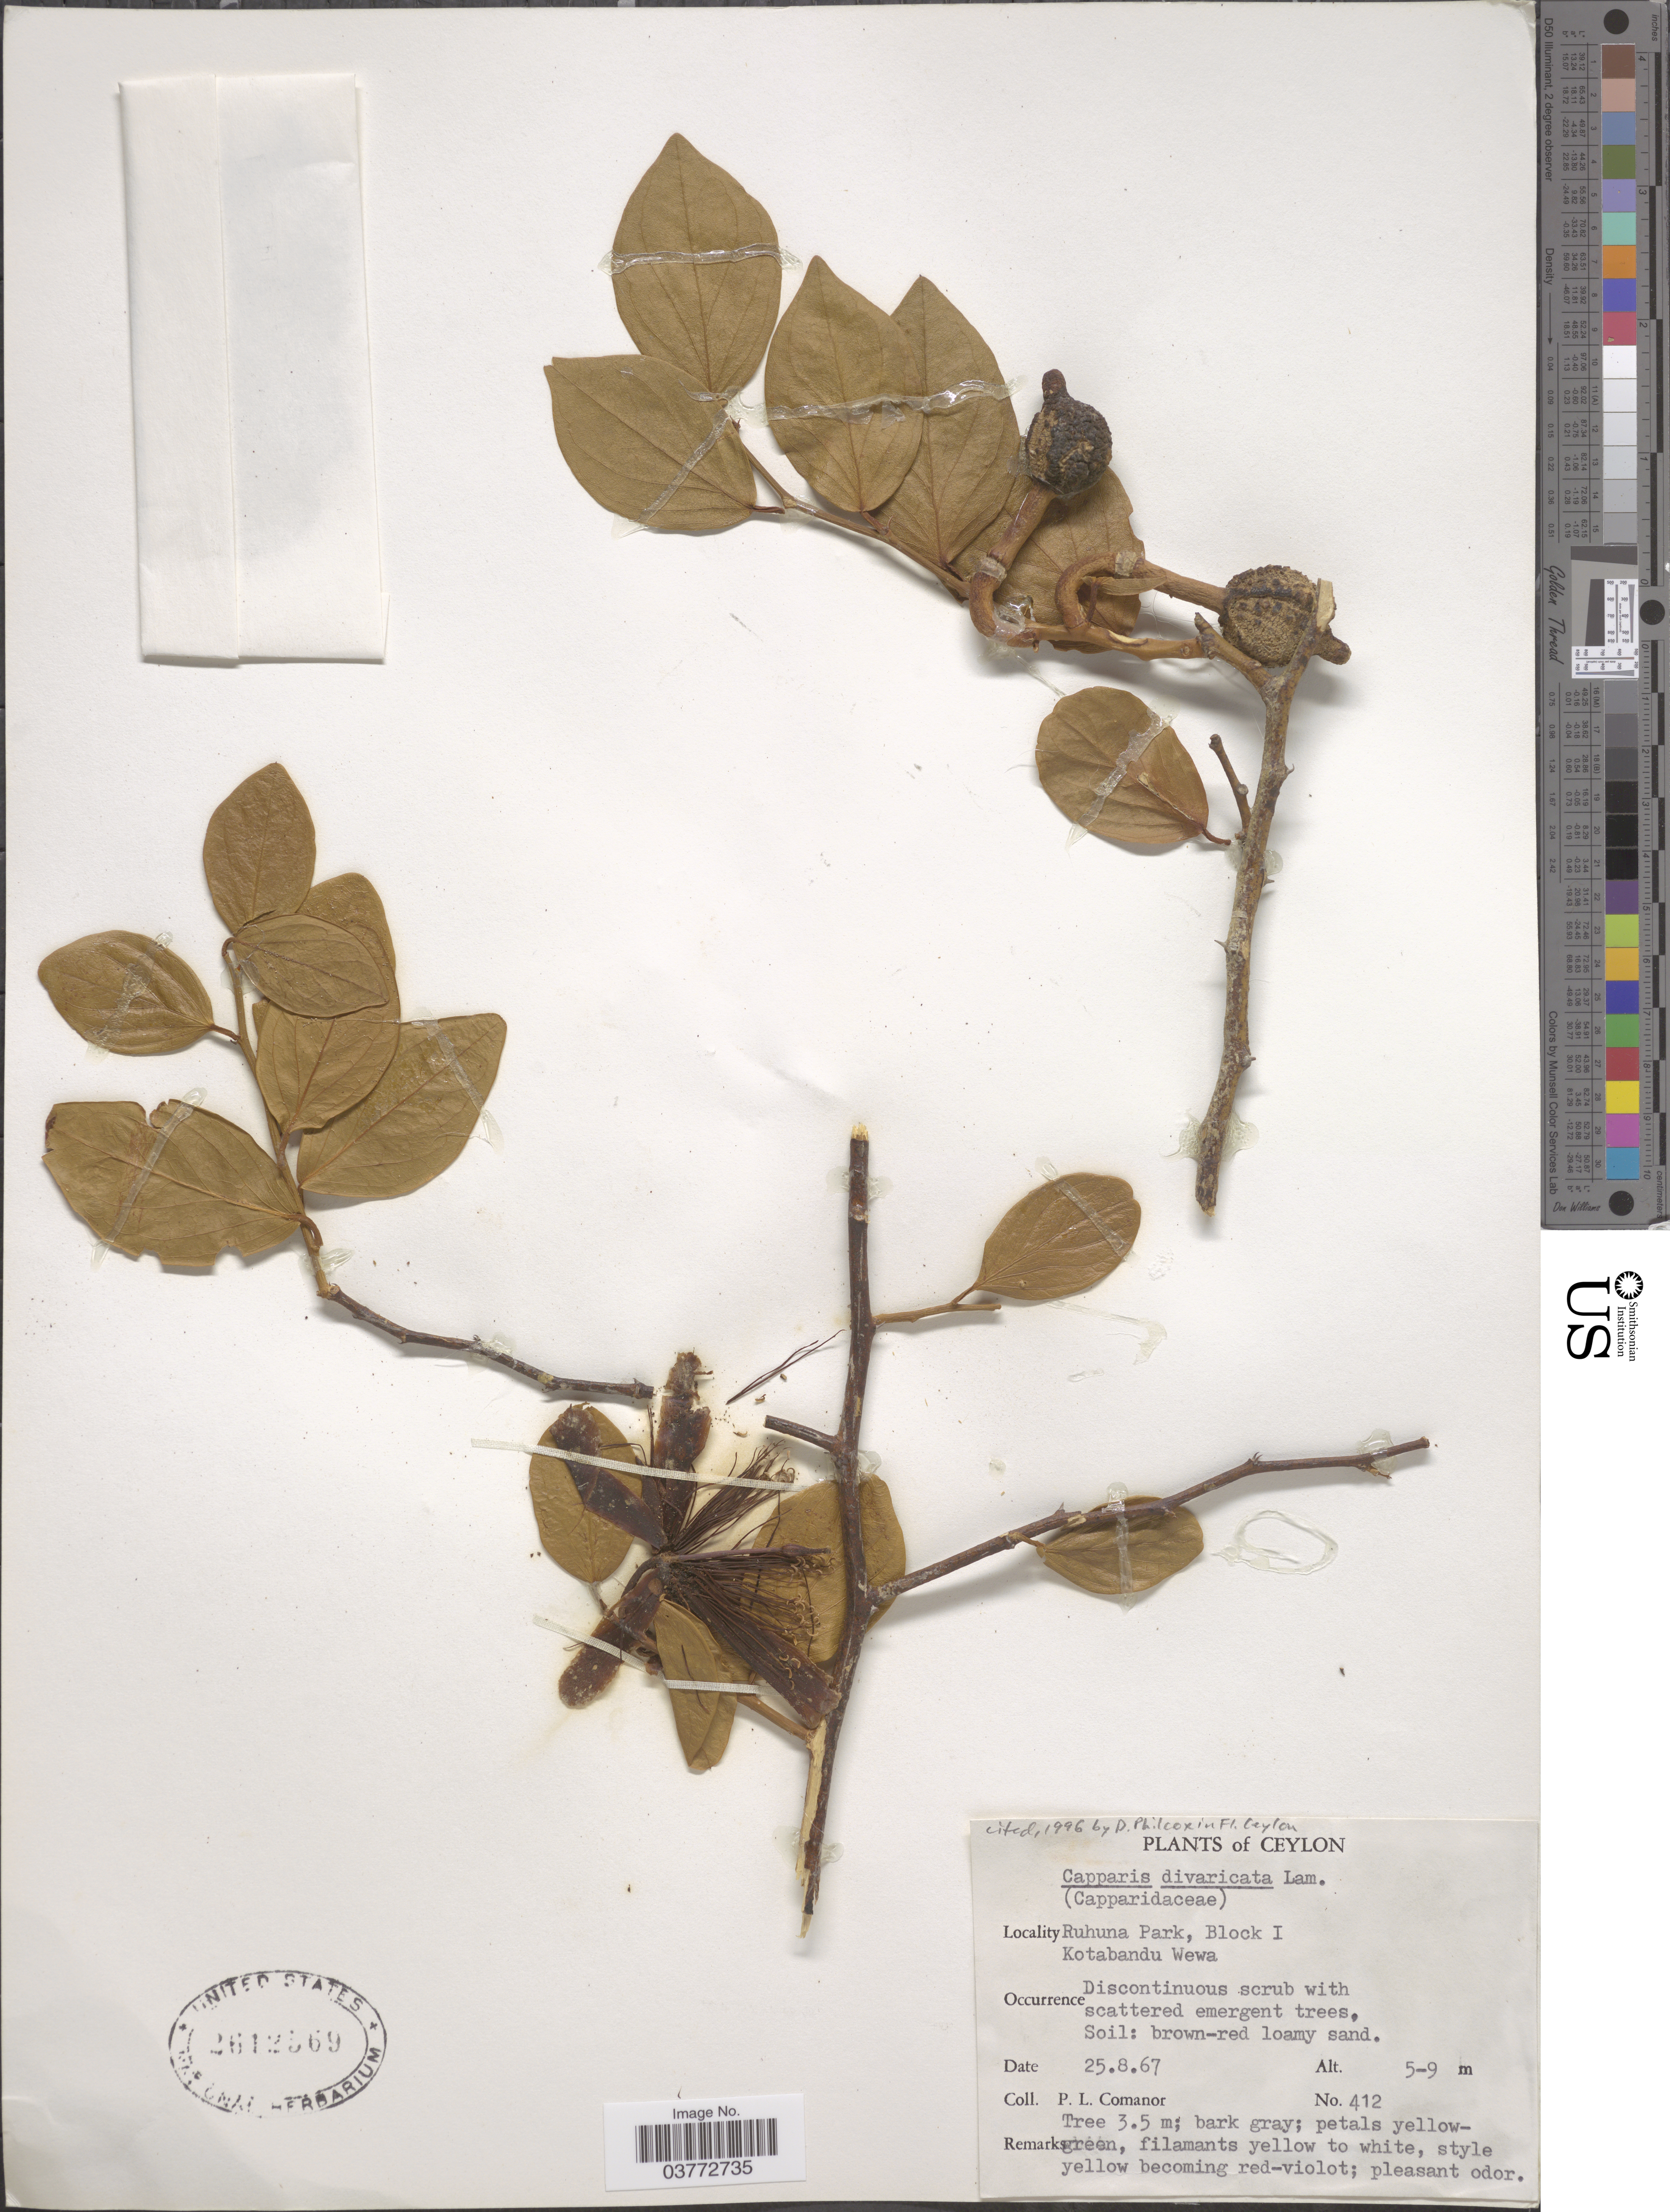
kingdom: Plantae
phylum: Tracheophyta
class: Magnoliopsida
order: Brassicales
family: Capparaceae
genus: Capparis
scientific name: Capparis divaricata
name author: Lam.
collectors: P. Comanor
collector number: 412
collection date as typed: Transcribed d/m/y: 25/8/67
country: Sri Lanka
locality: Ceylon. Ruhuna Park, Block I. Kotabandu Wewa.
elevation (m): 5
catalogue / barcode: US 2612569